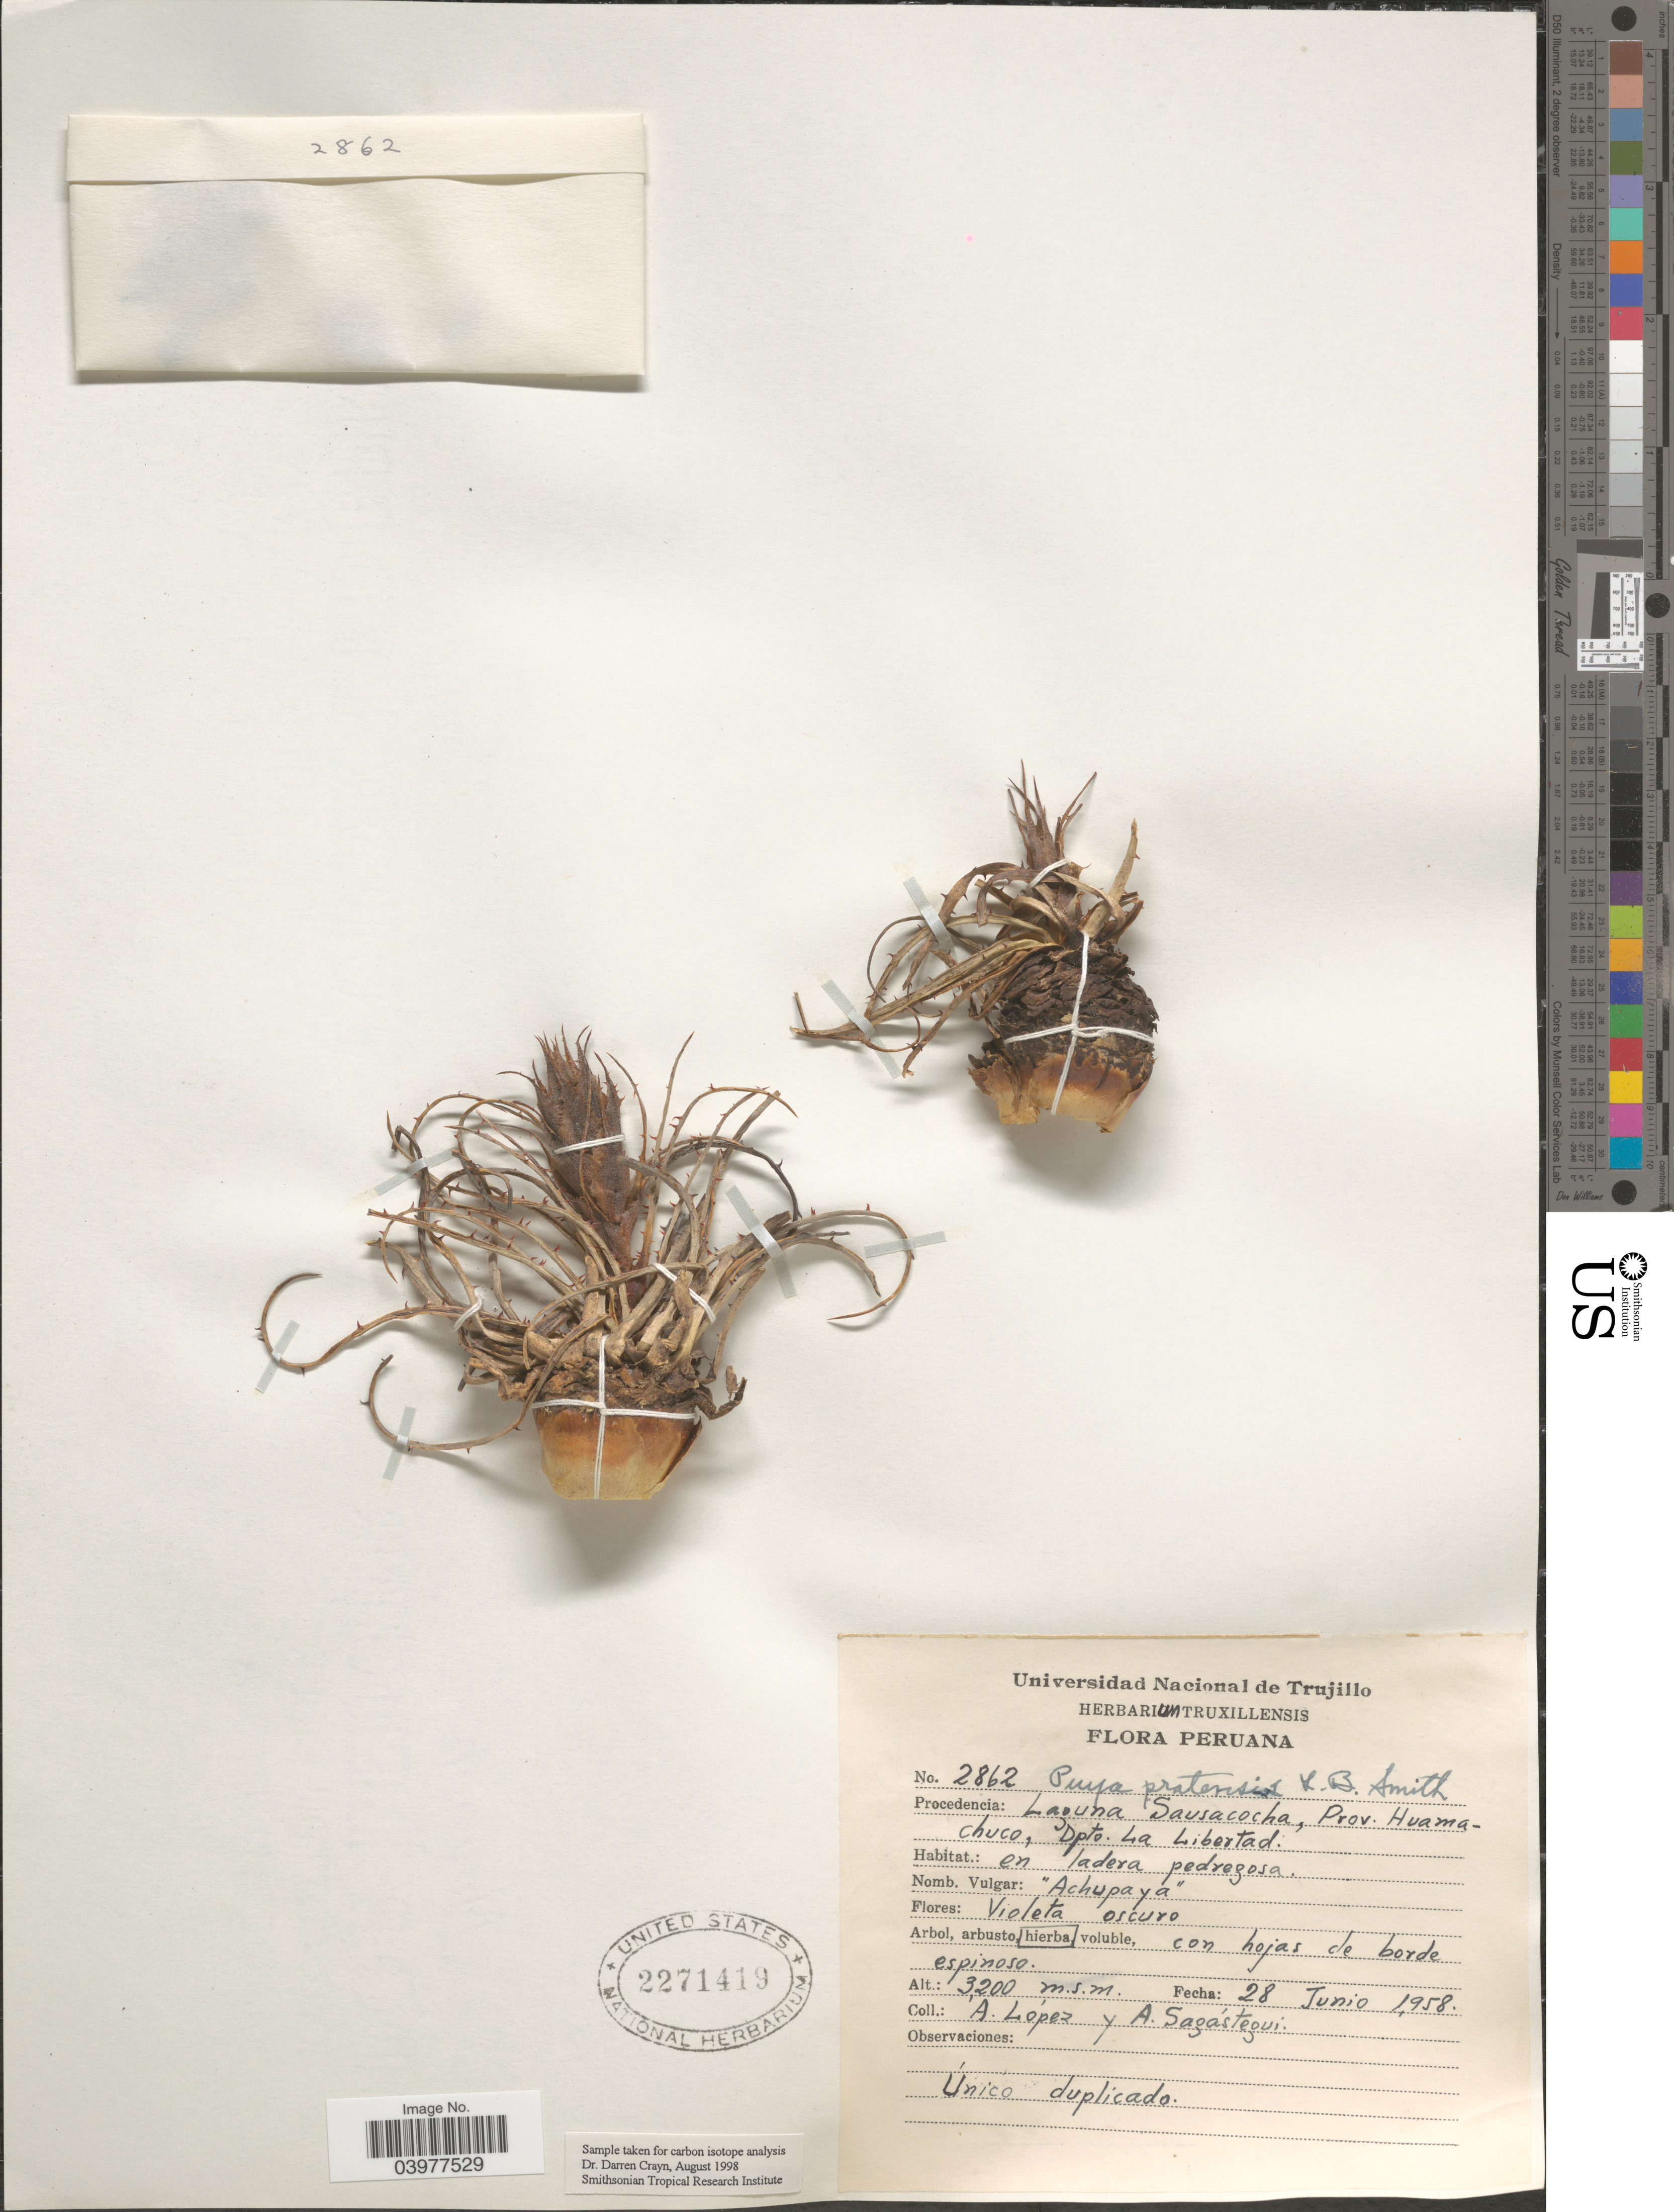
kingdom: Plantae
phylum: Tracheophyta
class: Liliopsida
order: Poales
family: Bromeliaceae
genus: Puya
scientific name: Puya pratensis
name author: L.B. Sm.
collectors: A. López & A. Sagastegui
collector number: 2862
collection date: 1958-06-28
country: Peru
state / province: La Libertad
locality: Laguna Sausacocha, Prov. Huamachuco, Dpto. La Libertad.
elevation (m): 3200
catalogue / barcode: US 2271419